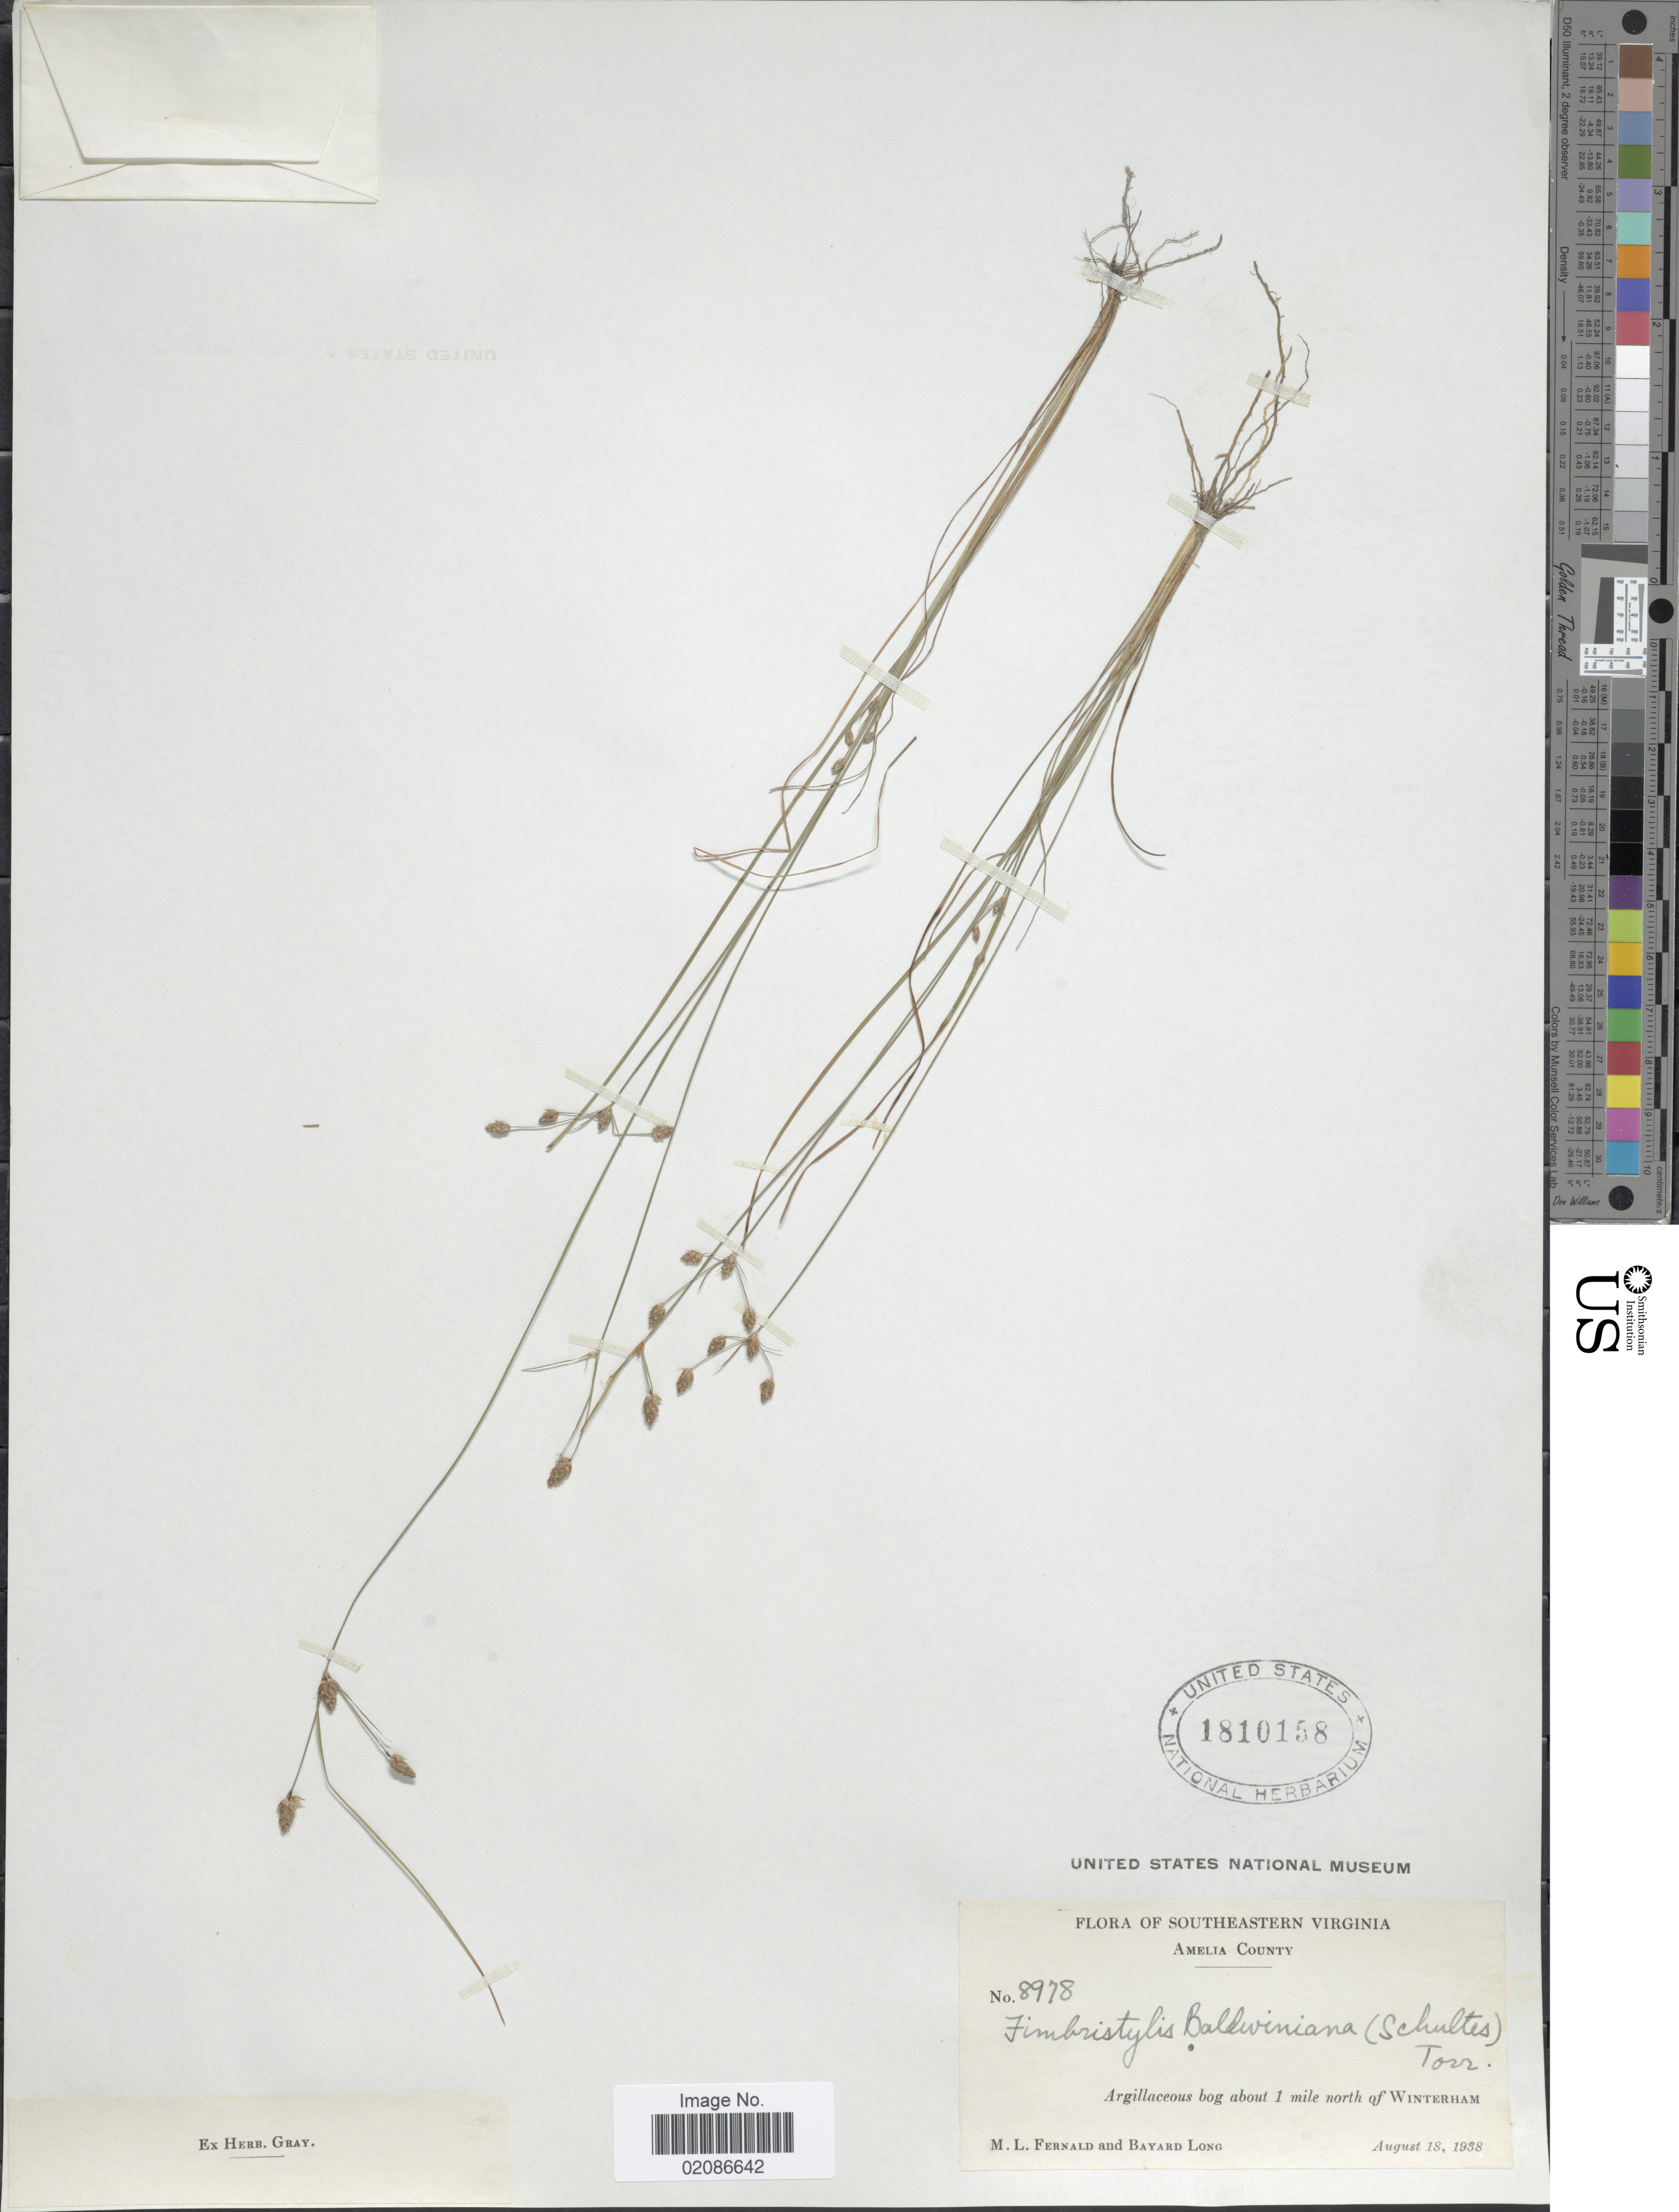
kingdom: Plantae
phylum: Tracheophyta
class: Liliopsida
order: Poales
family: Cyperaceae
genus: Fimbristylis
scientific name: Fimbristylis dichotoma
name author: (L.) Vahl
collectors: M. L. Fernald & B. Long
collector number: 8978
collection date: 1938-08-18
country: United States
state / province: Virginia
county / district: Amelia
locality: Southeastern Virginia. Amelia County. Argillaceous bog about 1 mile north of Winterham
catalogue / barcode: US 1810158